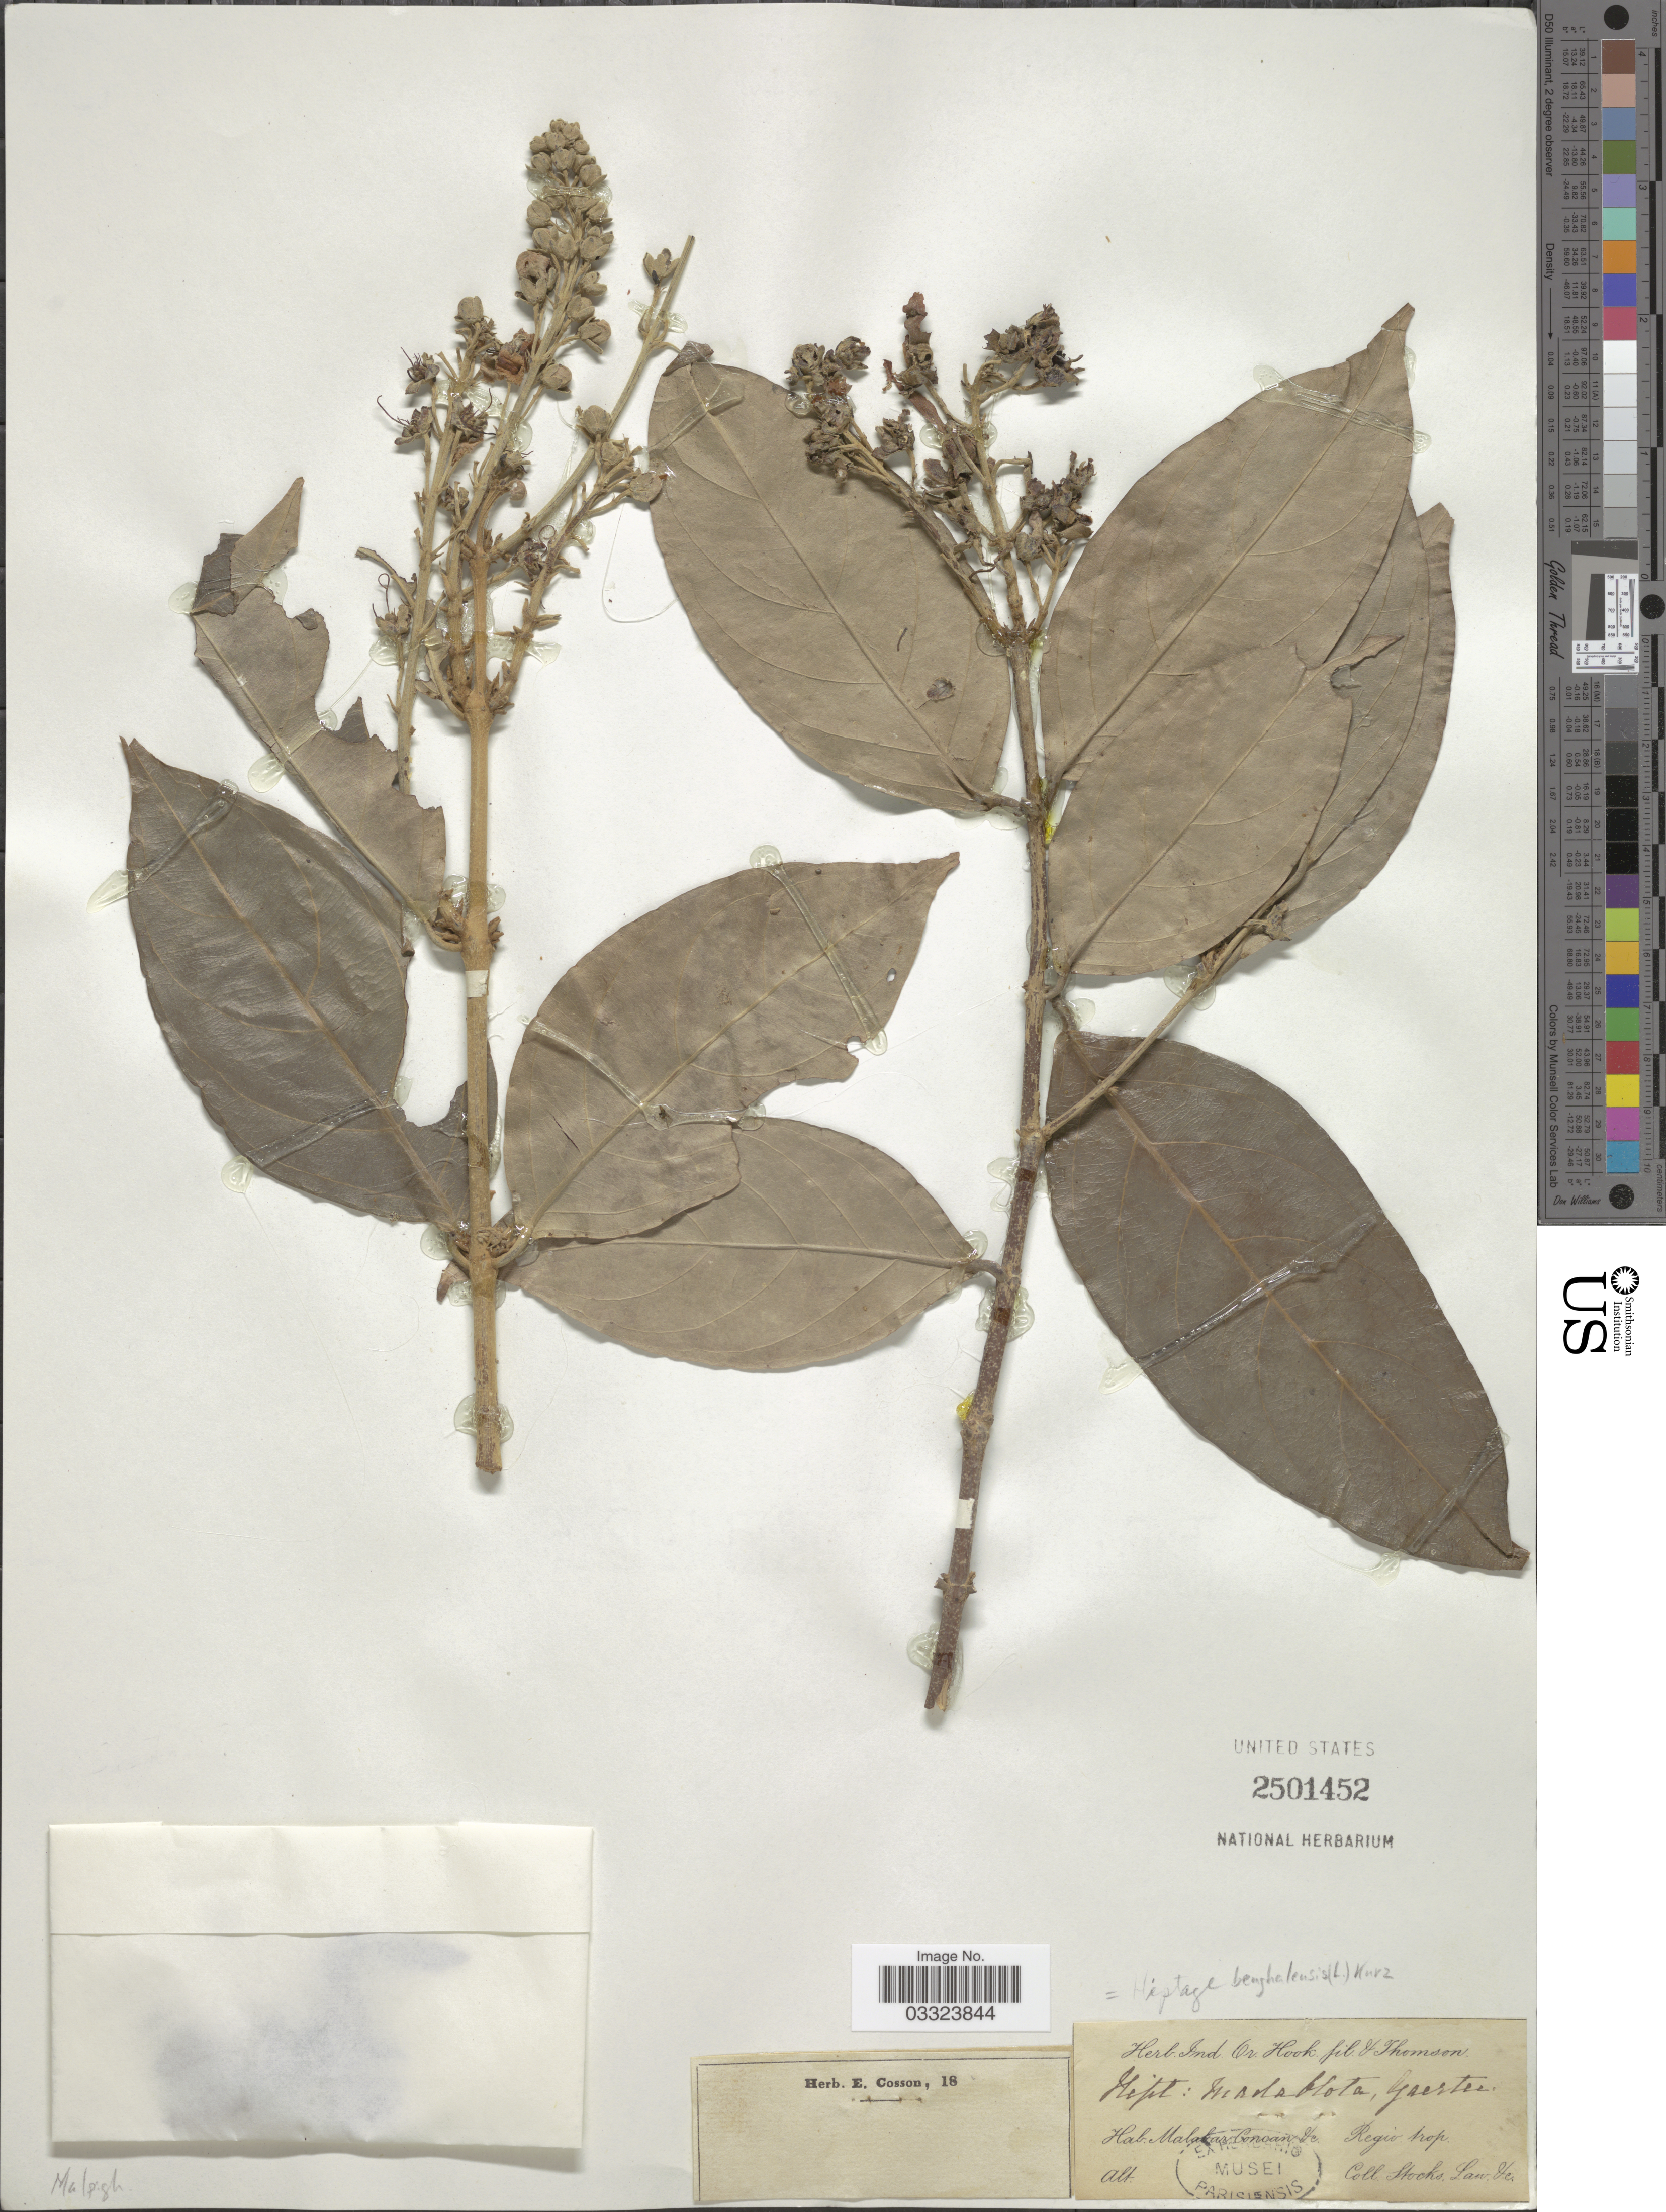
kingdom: Plantae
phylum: Tracheophyta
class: Magnoliopsida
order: Malpighiales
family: Malpighiaceae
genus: Hiptage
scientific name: Hiptage benghalensis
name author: (L.) Kurz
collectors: J. Stocks & J. Law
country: India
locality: Hab. Malabar Concan &c. Regio trop.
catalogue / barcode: US 2501452